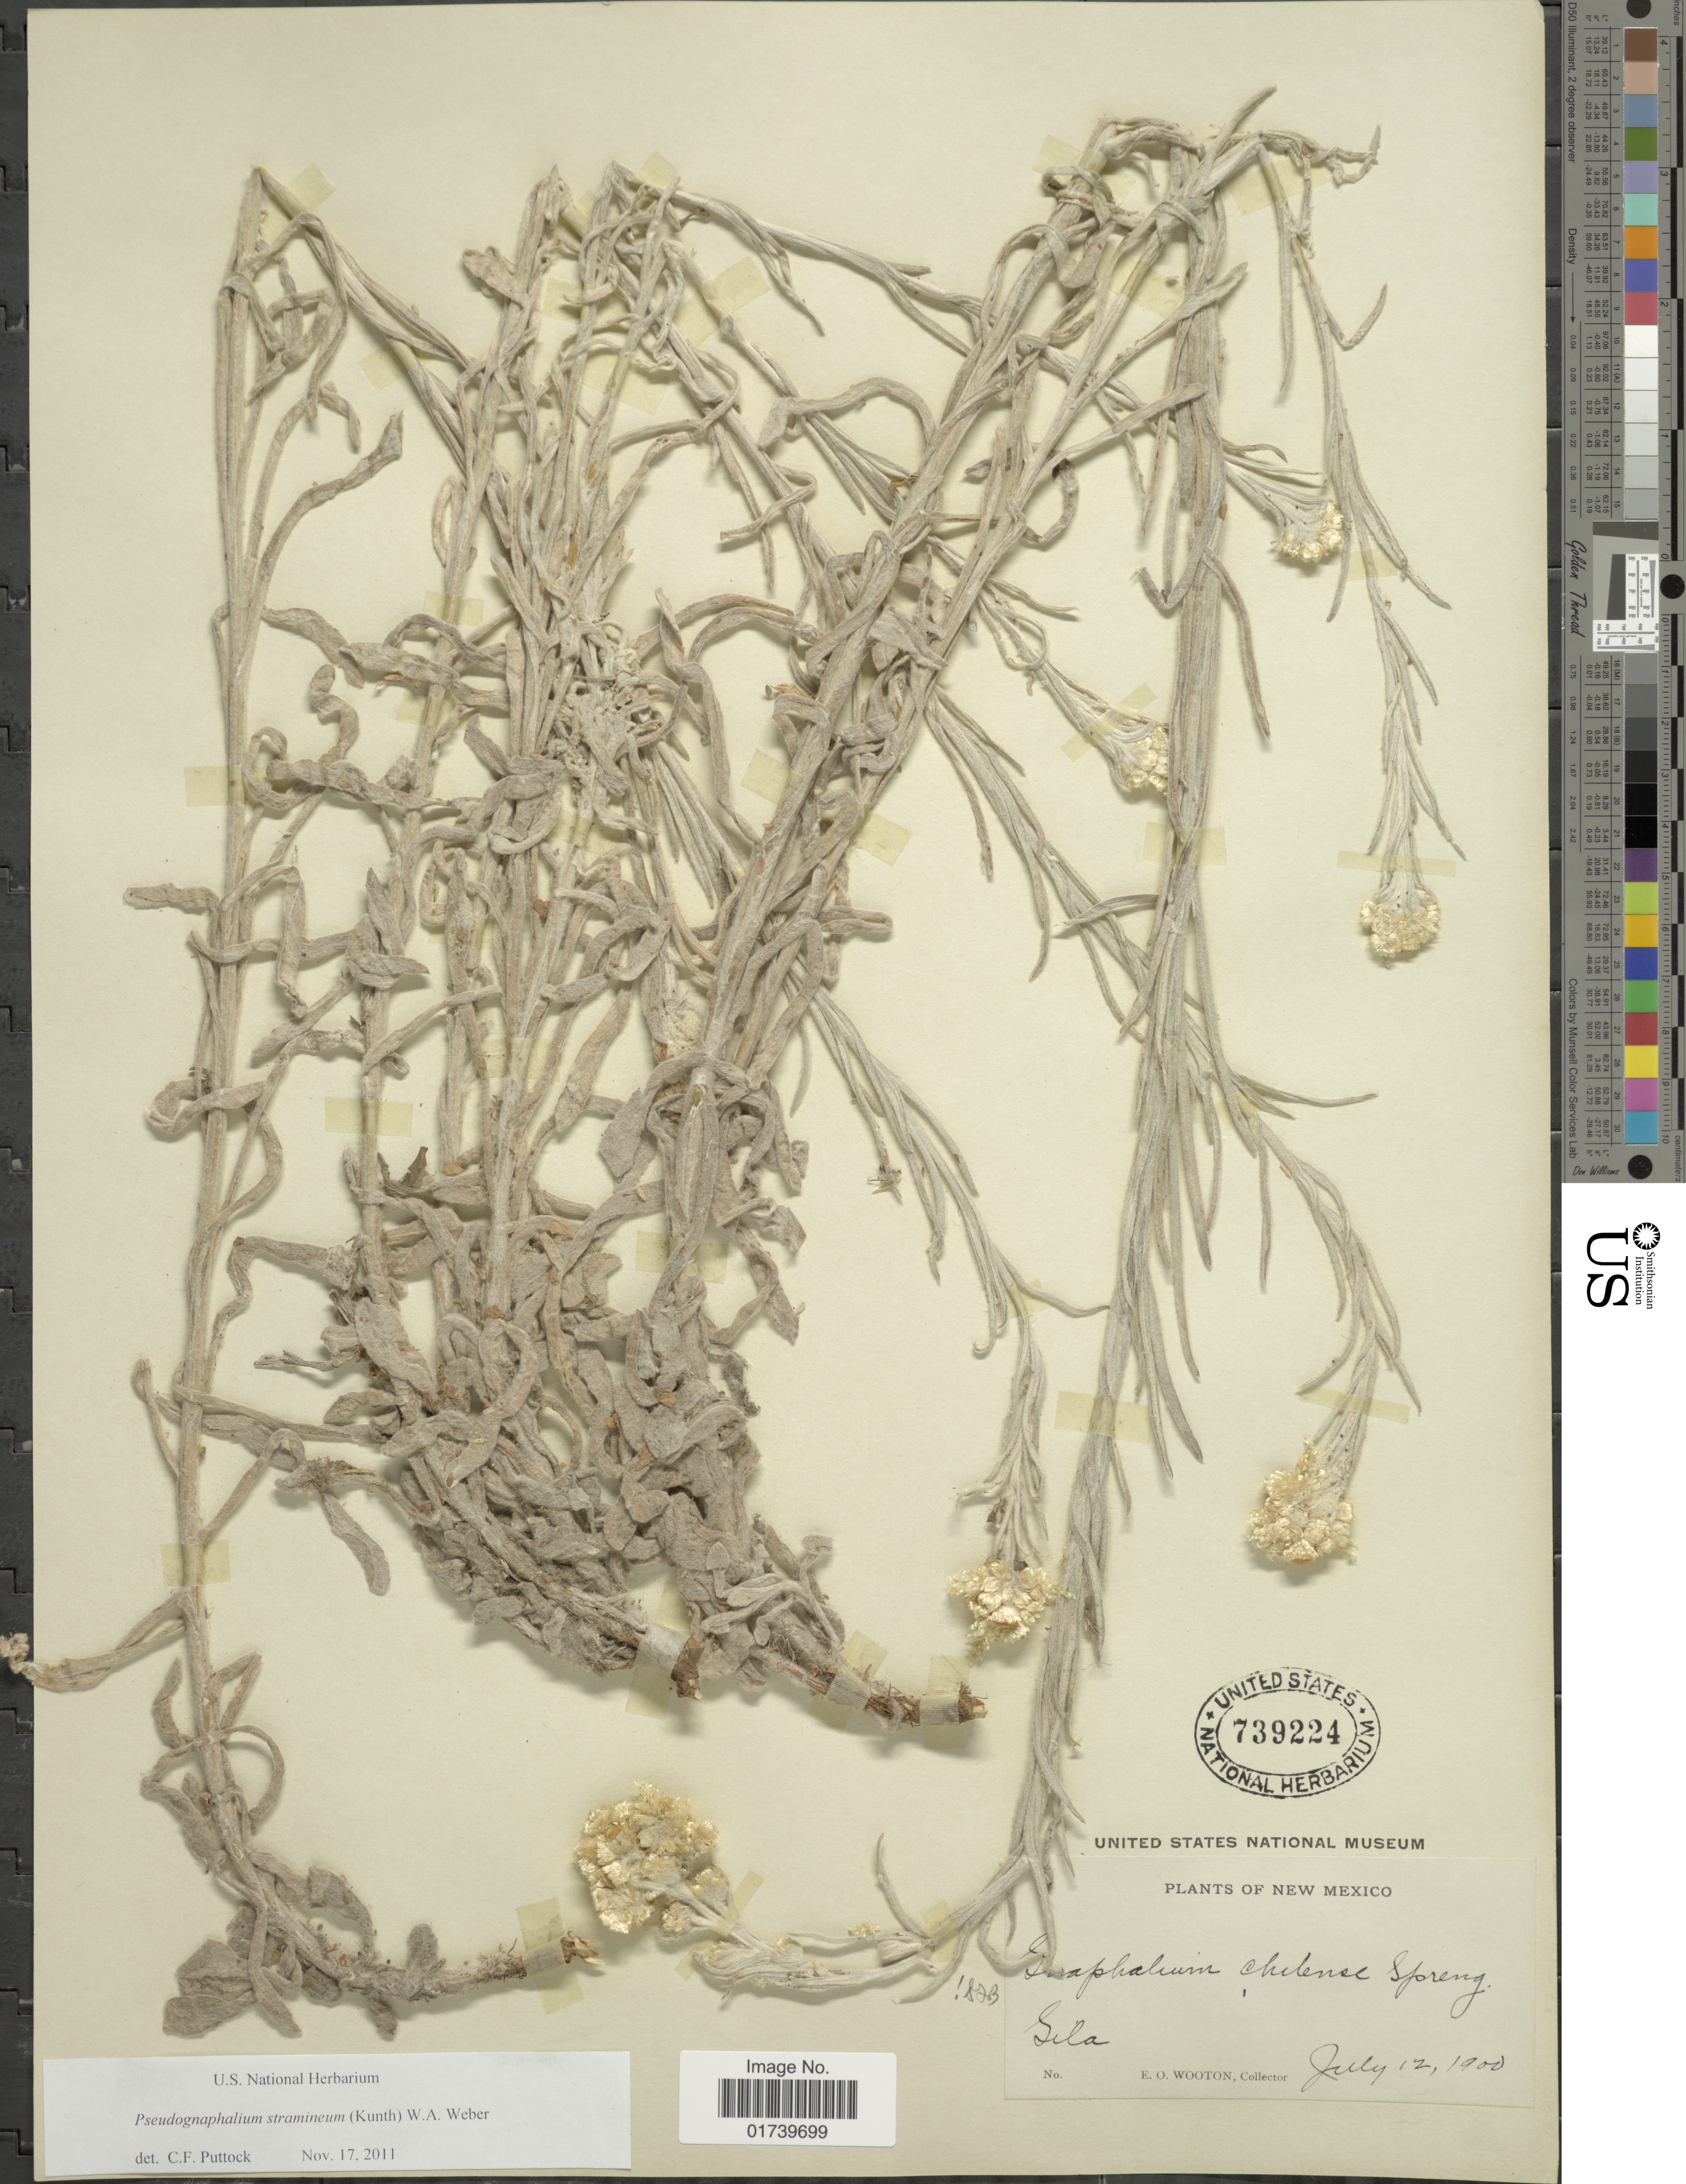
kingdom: Plantae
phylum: Tracheophyta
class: Magnoliopsida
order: Asterales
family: Asteraceae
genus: Pseudognaphalium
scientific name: Pseudognaphalium stramineum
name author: (Kunth) Anderb.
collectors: E. O. Wooton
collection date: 1900-07-12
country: United States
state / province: New Mexico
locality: Gila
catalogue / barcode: US 739224